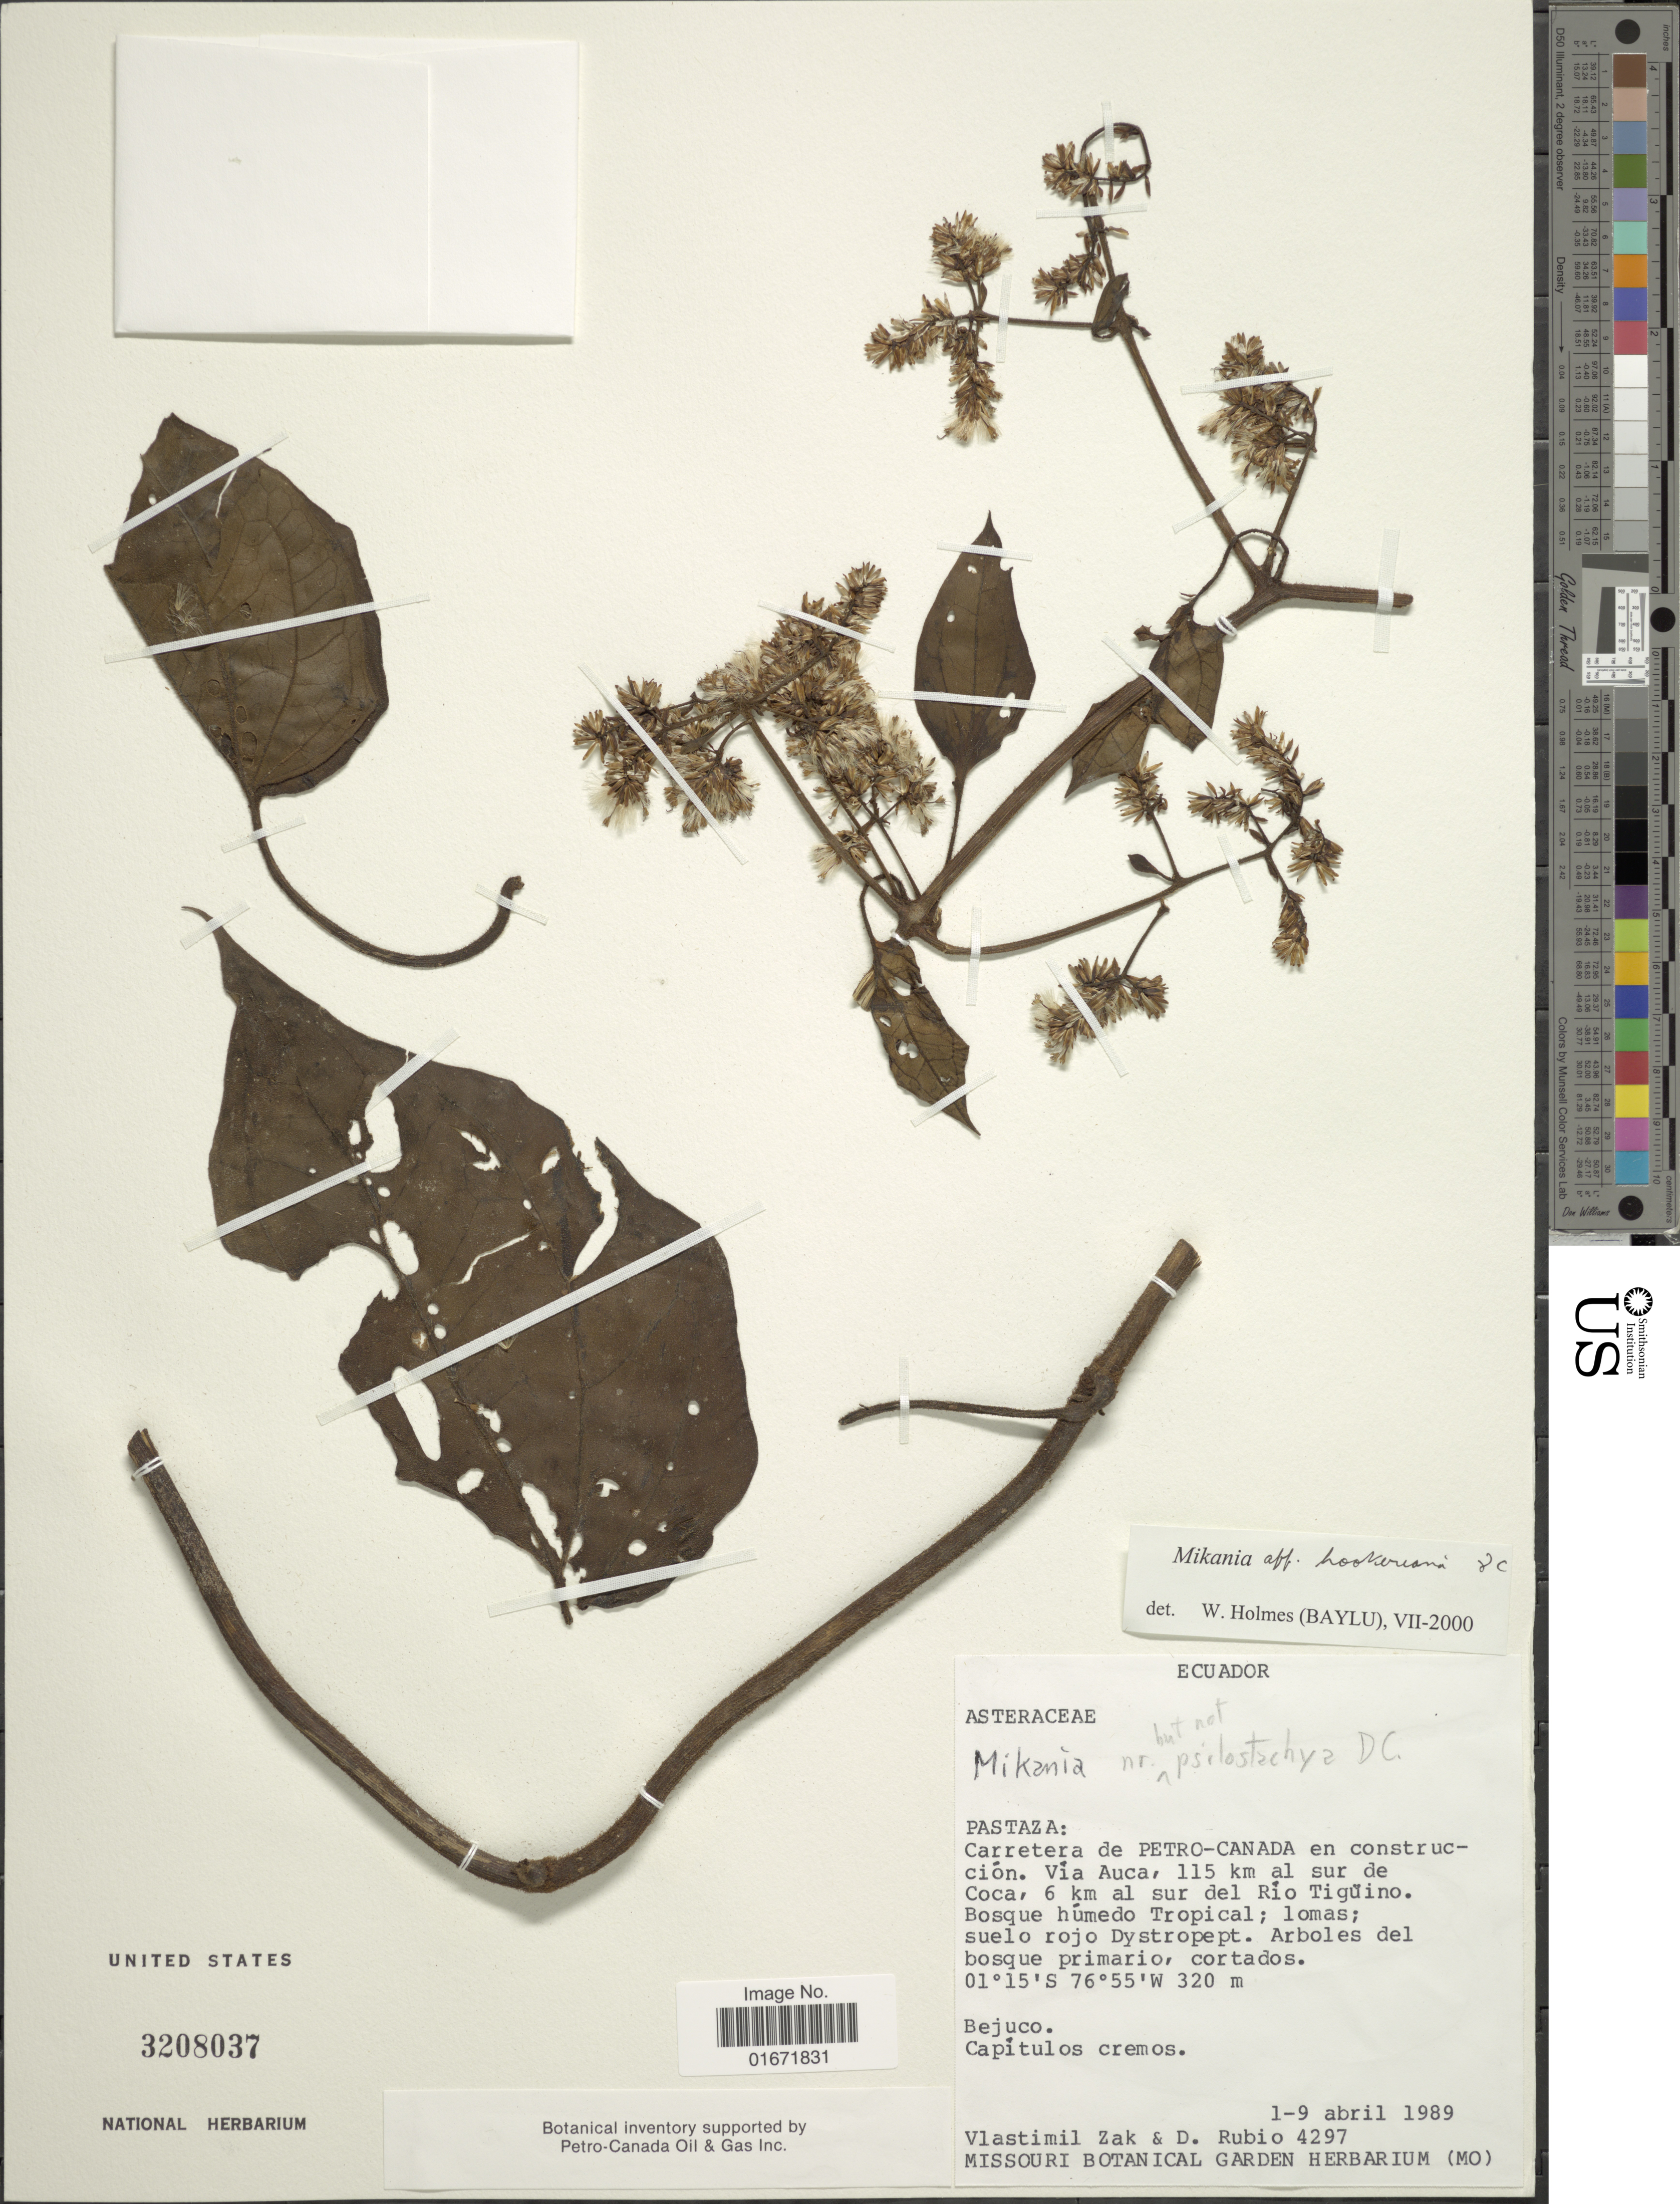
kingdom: Plantae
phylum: Tracheophyta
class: Magnoliopsida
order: Asterales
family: Asteraceae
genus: Mikania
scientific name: Mikania hookeriana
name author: DC.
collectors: V. Zak & D. Rubio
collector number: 4297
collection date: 1989-04-01/1989-04-09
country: Ecuador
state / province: Pastaza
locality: Pastaza: Carretera de Petro-Canada en construcción. Via Auca, 115 km al sur de Coca, 6 km al sur del Rio Tiguino. Bosque húmedo Tropical; lomas; suelo rojo Dystropept.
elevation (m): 320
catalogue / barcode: US 3208037